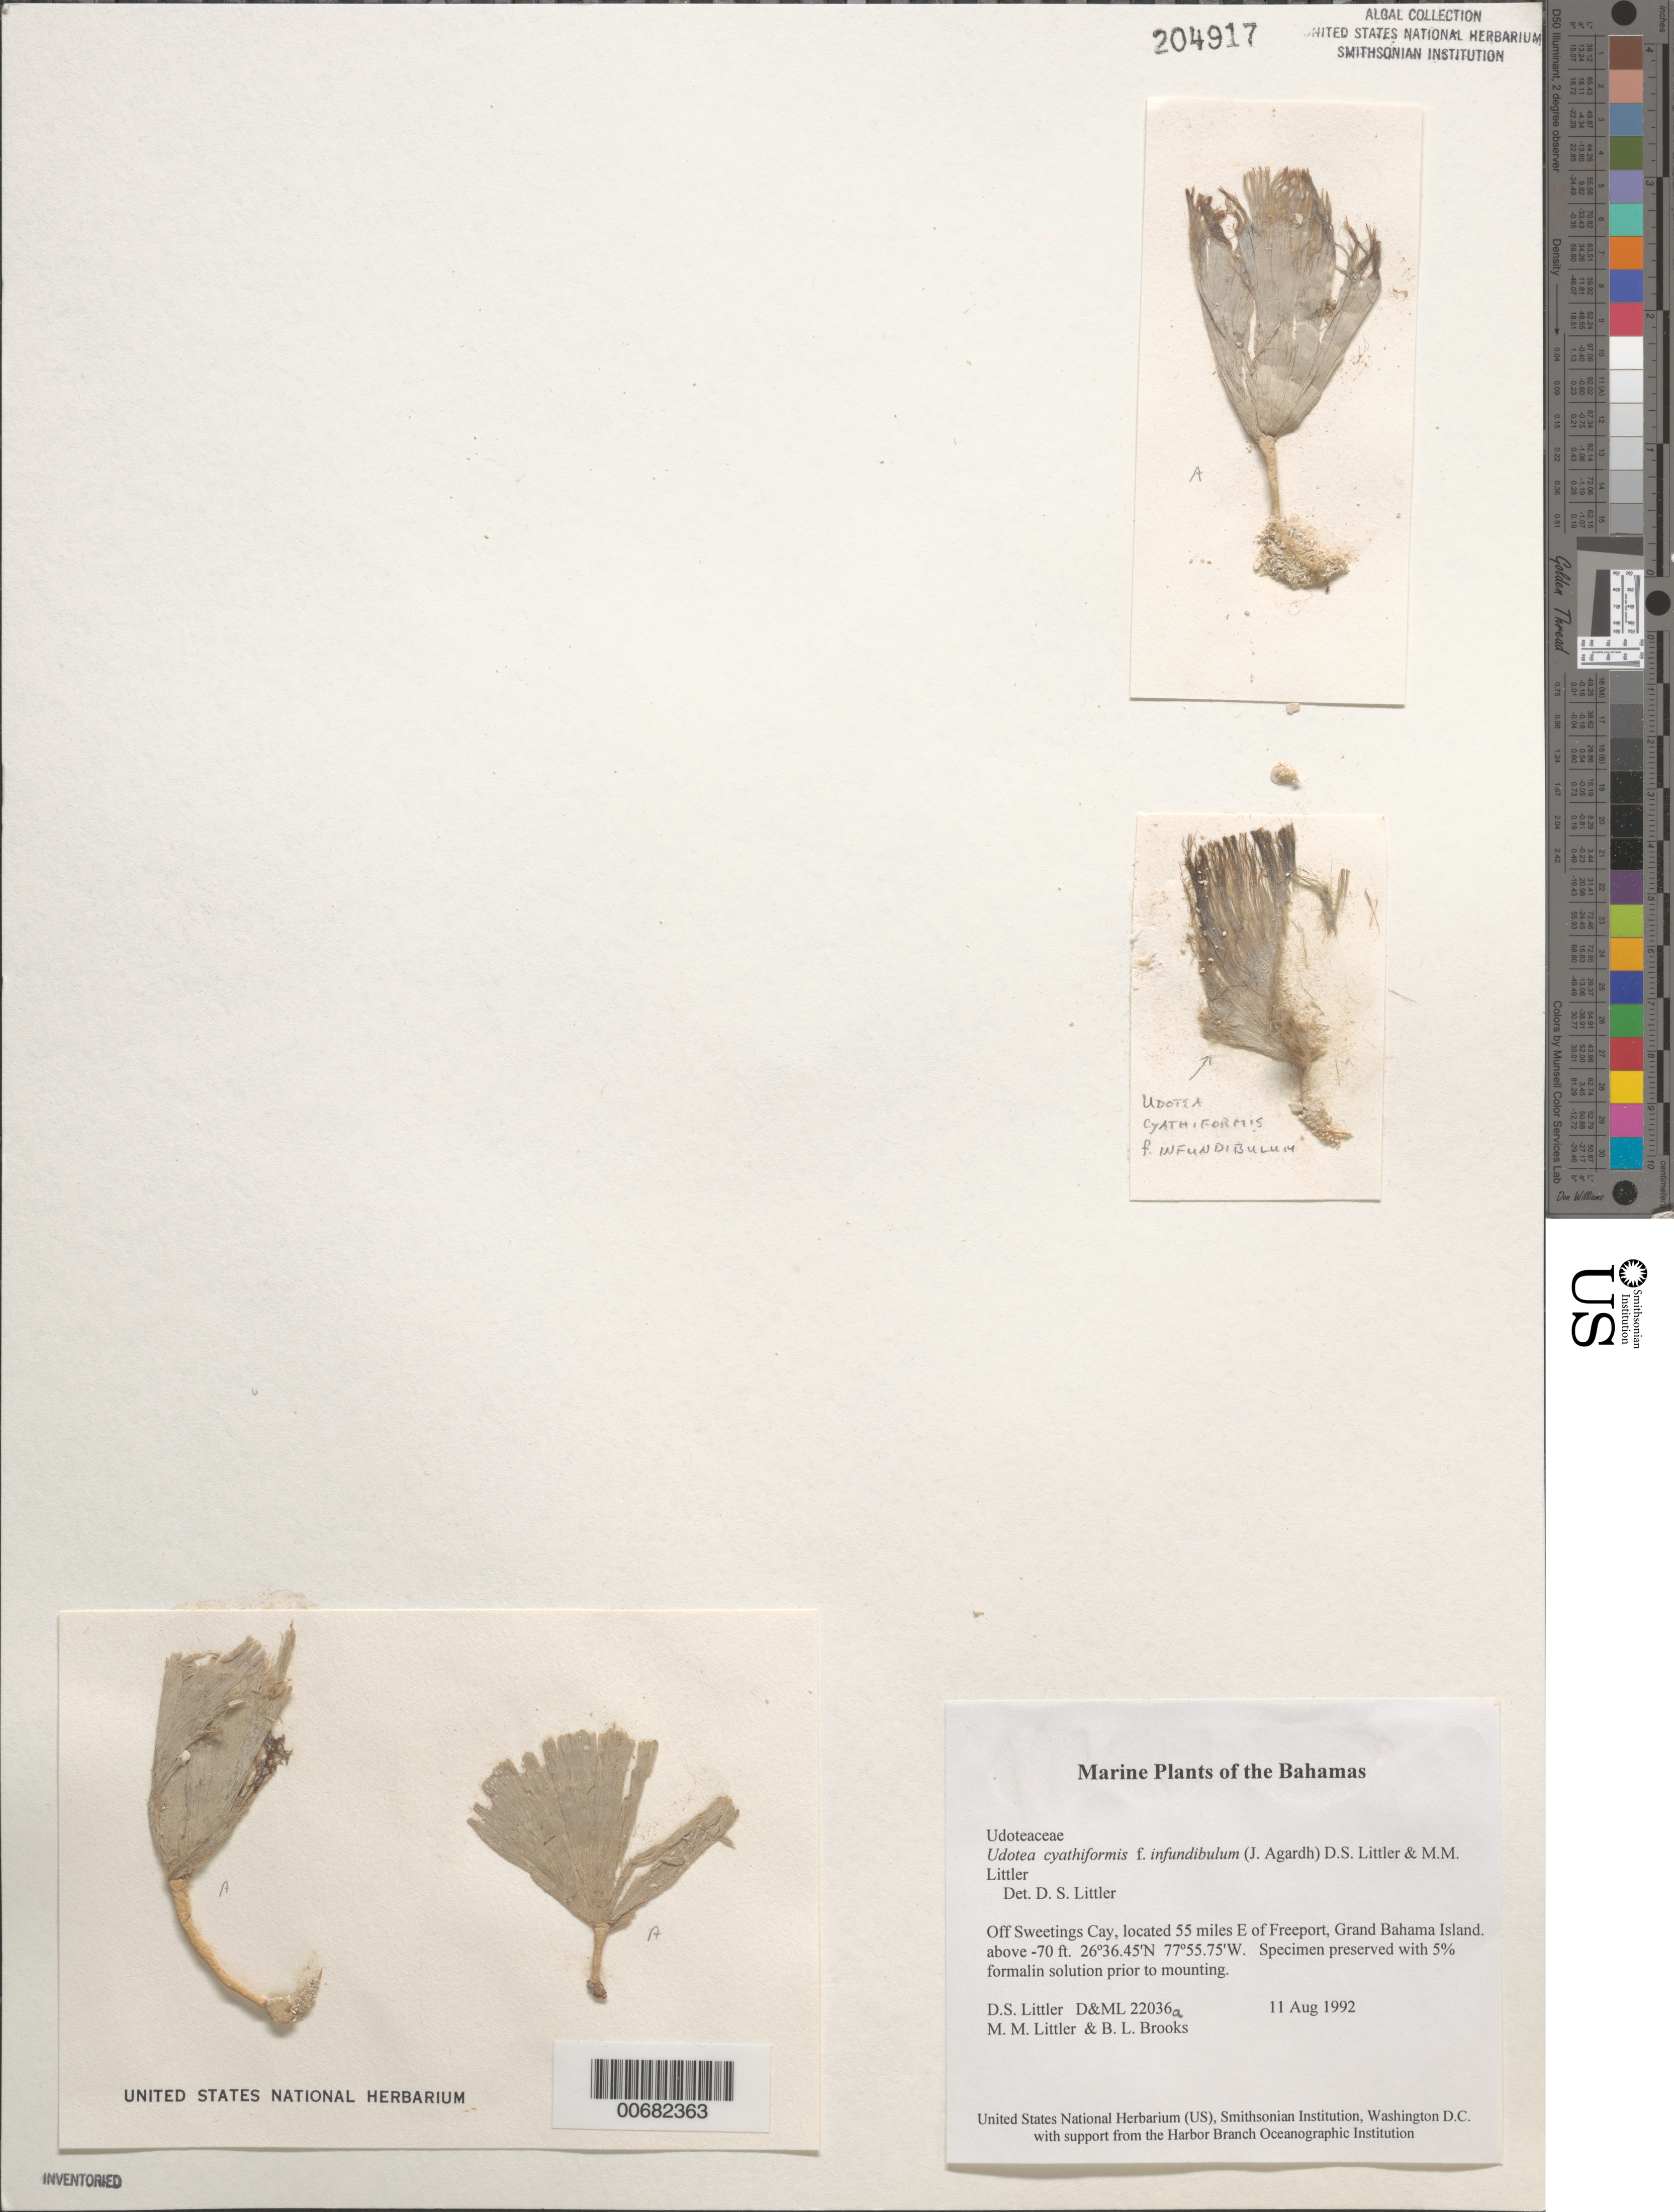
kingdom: Plantae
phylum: Chlorophyta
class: Ulvophyceae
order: Bryopsidales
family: Udoteaceae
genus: Udotea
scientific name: Udotea cyathiformis f. infundibulum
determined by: Littler, D. S.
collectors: D. S. Littler, M. M. Littler & B. Brooks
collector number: D&ML 22036a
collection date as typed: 11 Aug 1992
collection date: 1992-08-11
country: Bahamas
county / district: Grand Bahama District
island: Sweetings Cay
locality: Off Sweetings Cay, 55 miles east of Freeport, Grand Bahama Island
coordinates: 26 36.45' N, 77 55.75' W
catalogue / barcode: US 204917